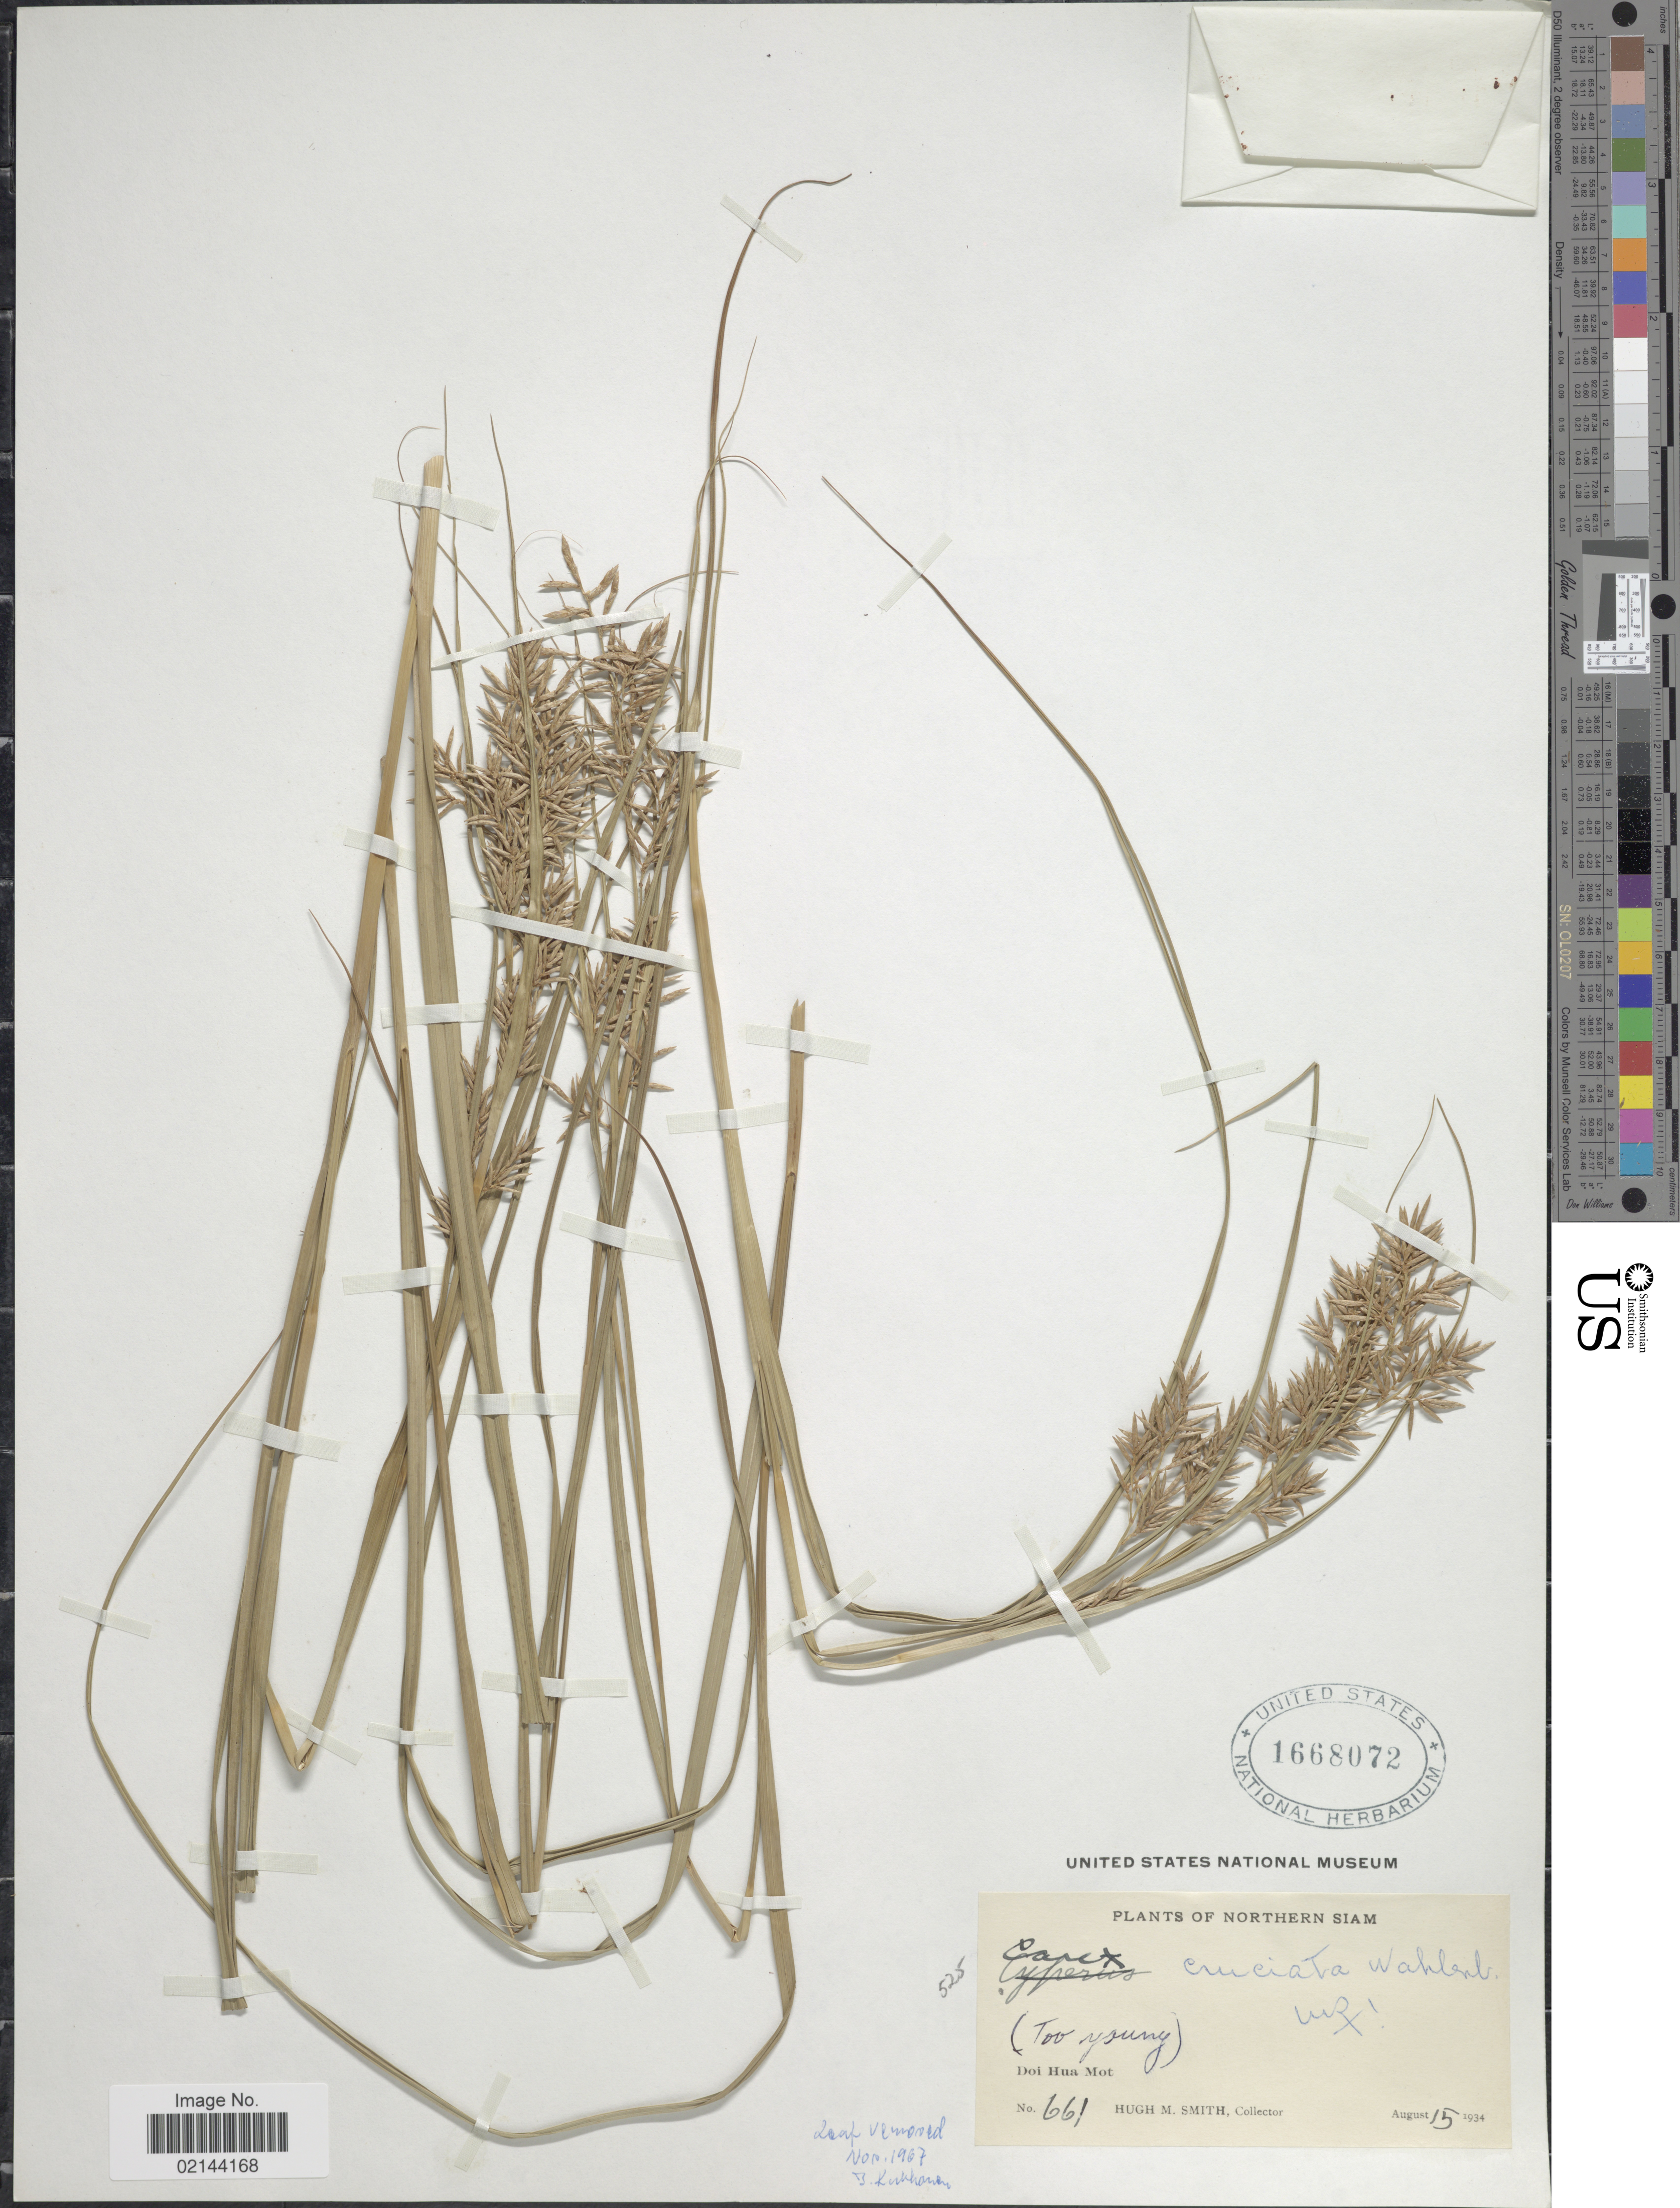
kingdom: Plantae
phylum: Tracheophyta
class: Liliopsida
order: Poales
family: Cyperaceae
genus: Carex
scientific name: Carex cruciata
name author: Wahlenb.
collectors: H. M. Smith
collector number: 661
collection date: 1934-08-15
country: Thailand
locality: Northern Siam, Doi Hua Mot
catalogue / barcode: US 1668072